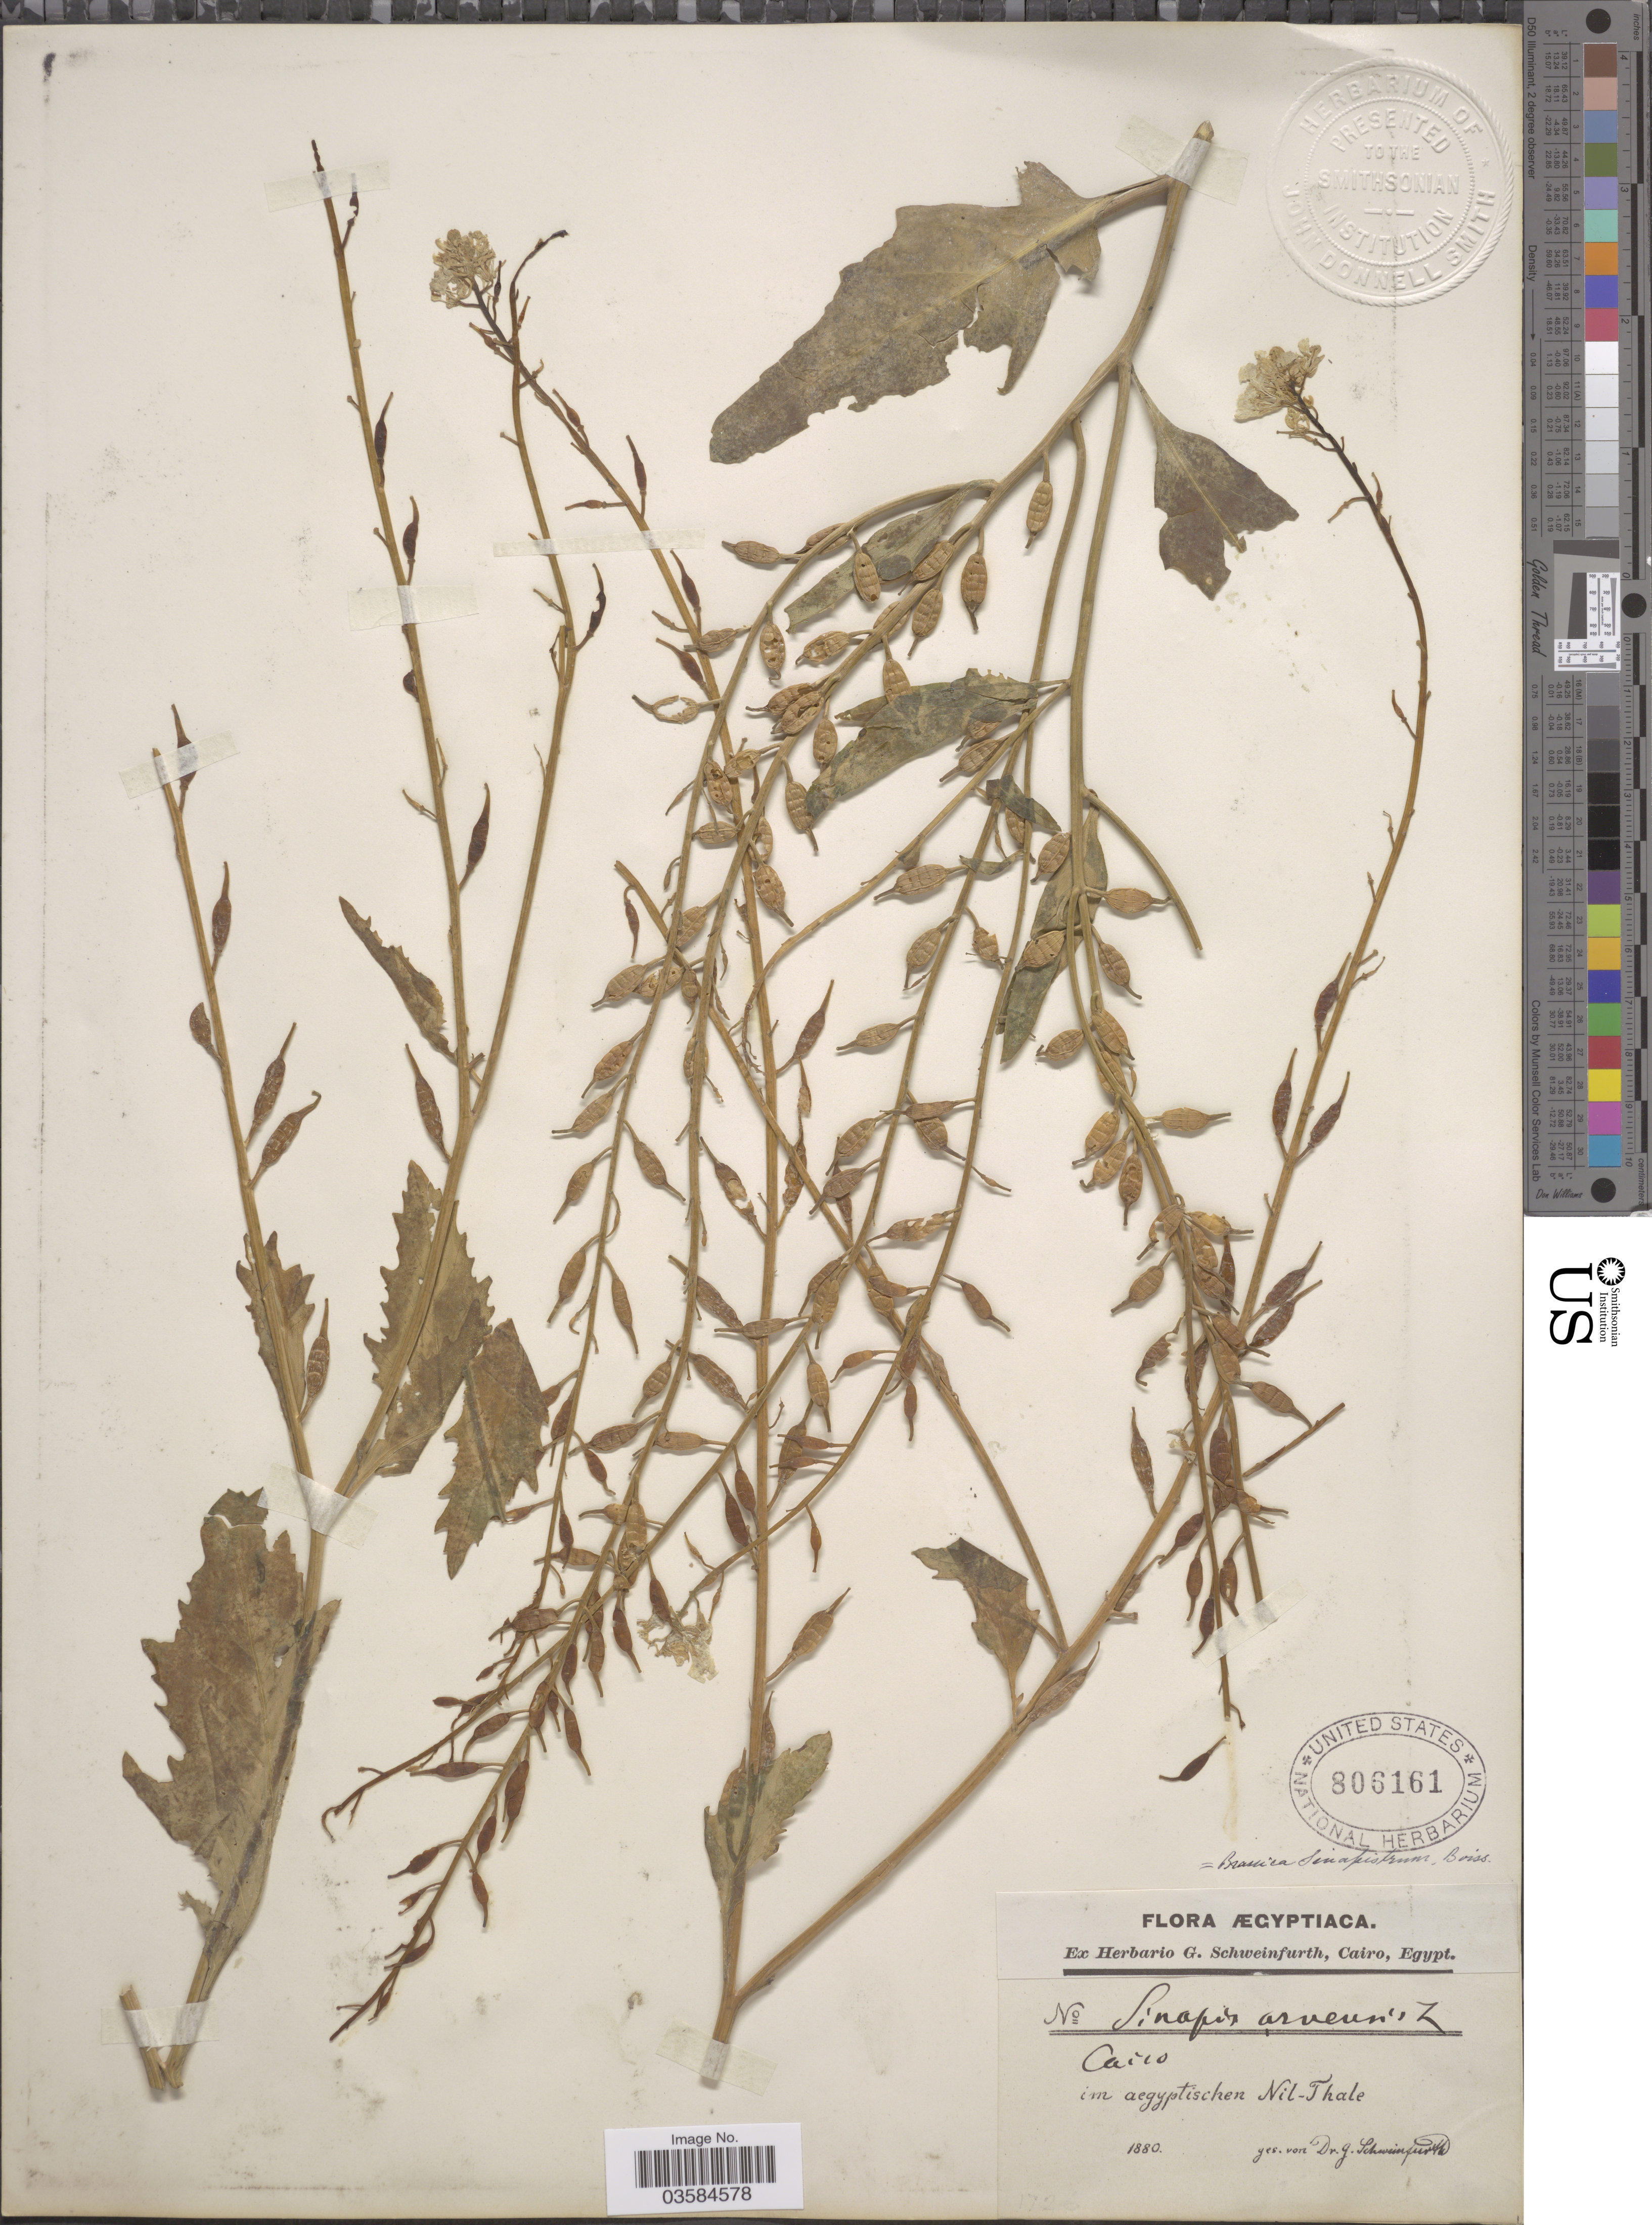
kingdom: Plantae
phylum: Tracheophyta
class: Magnoliopsida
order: Brassicales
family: Brassicaceae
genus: Sinapis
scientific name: Sinapis arvensis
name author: L.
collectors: G. A. Schweinfurth (herbarium)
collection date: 1880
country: Egypt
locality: Cairo im aegyptischen Nil-Thale.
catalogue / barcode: US 806161